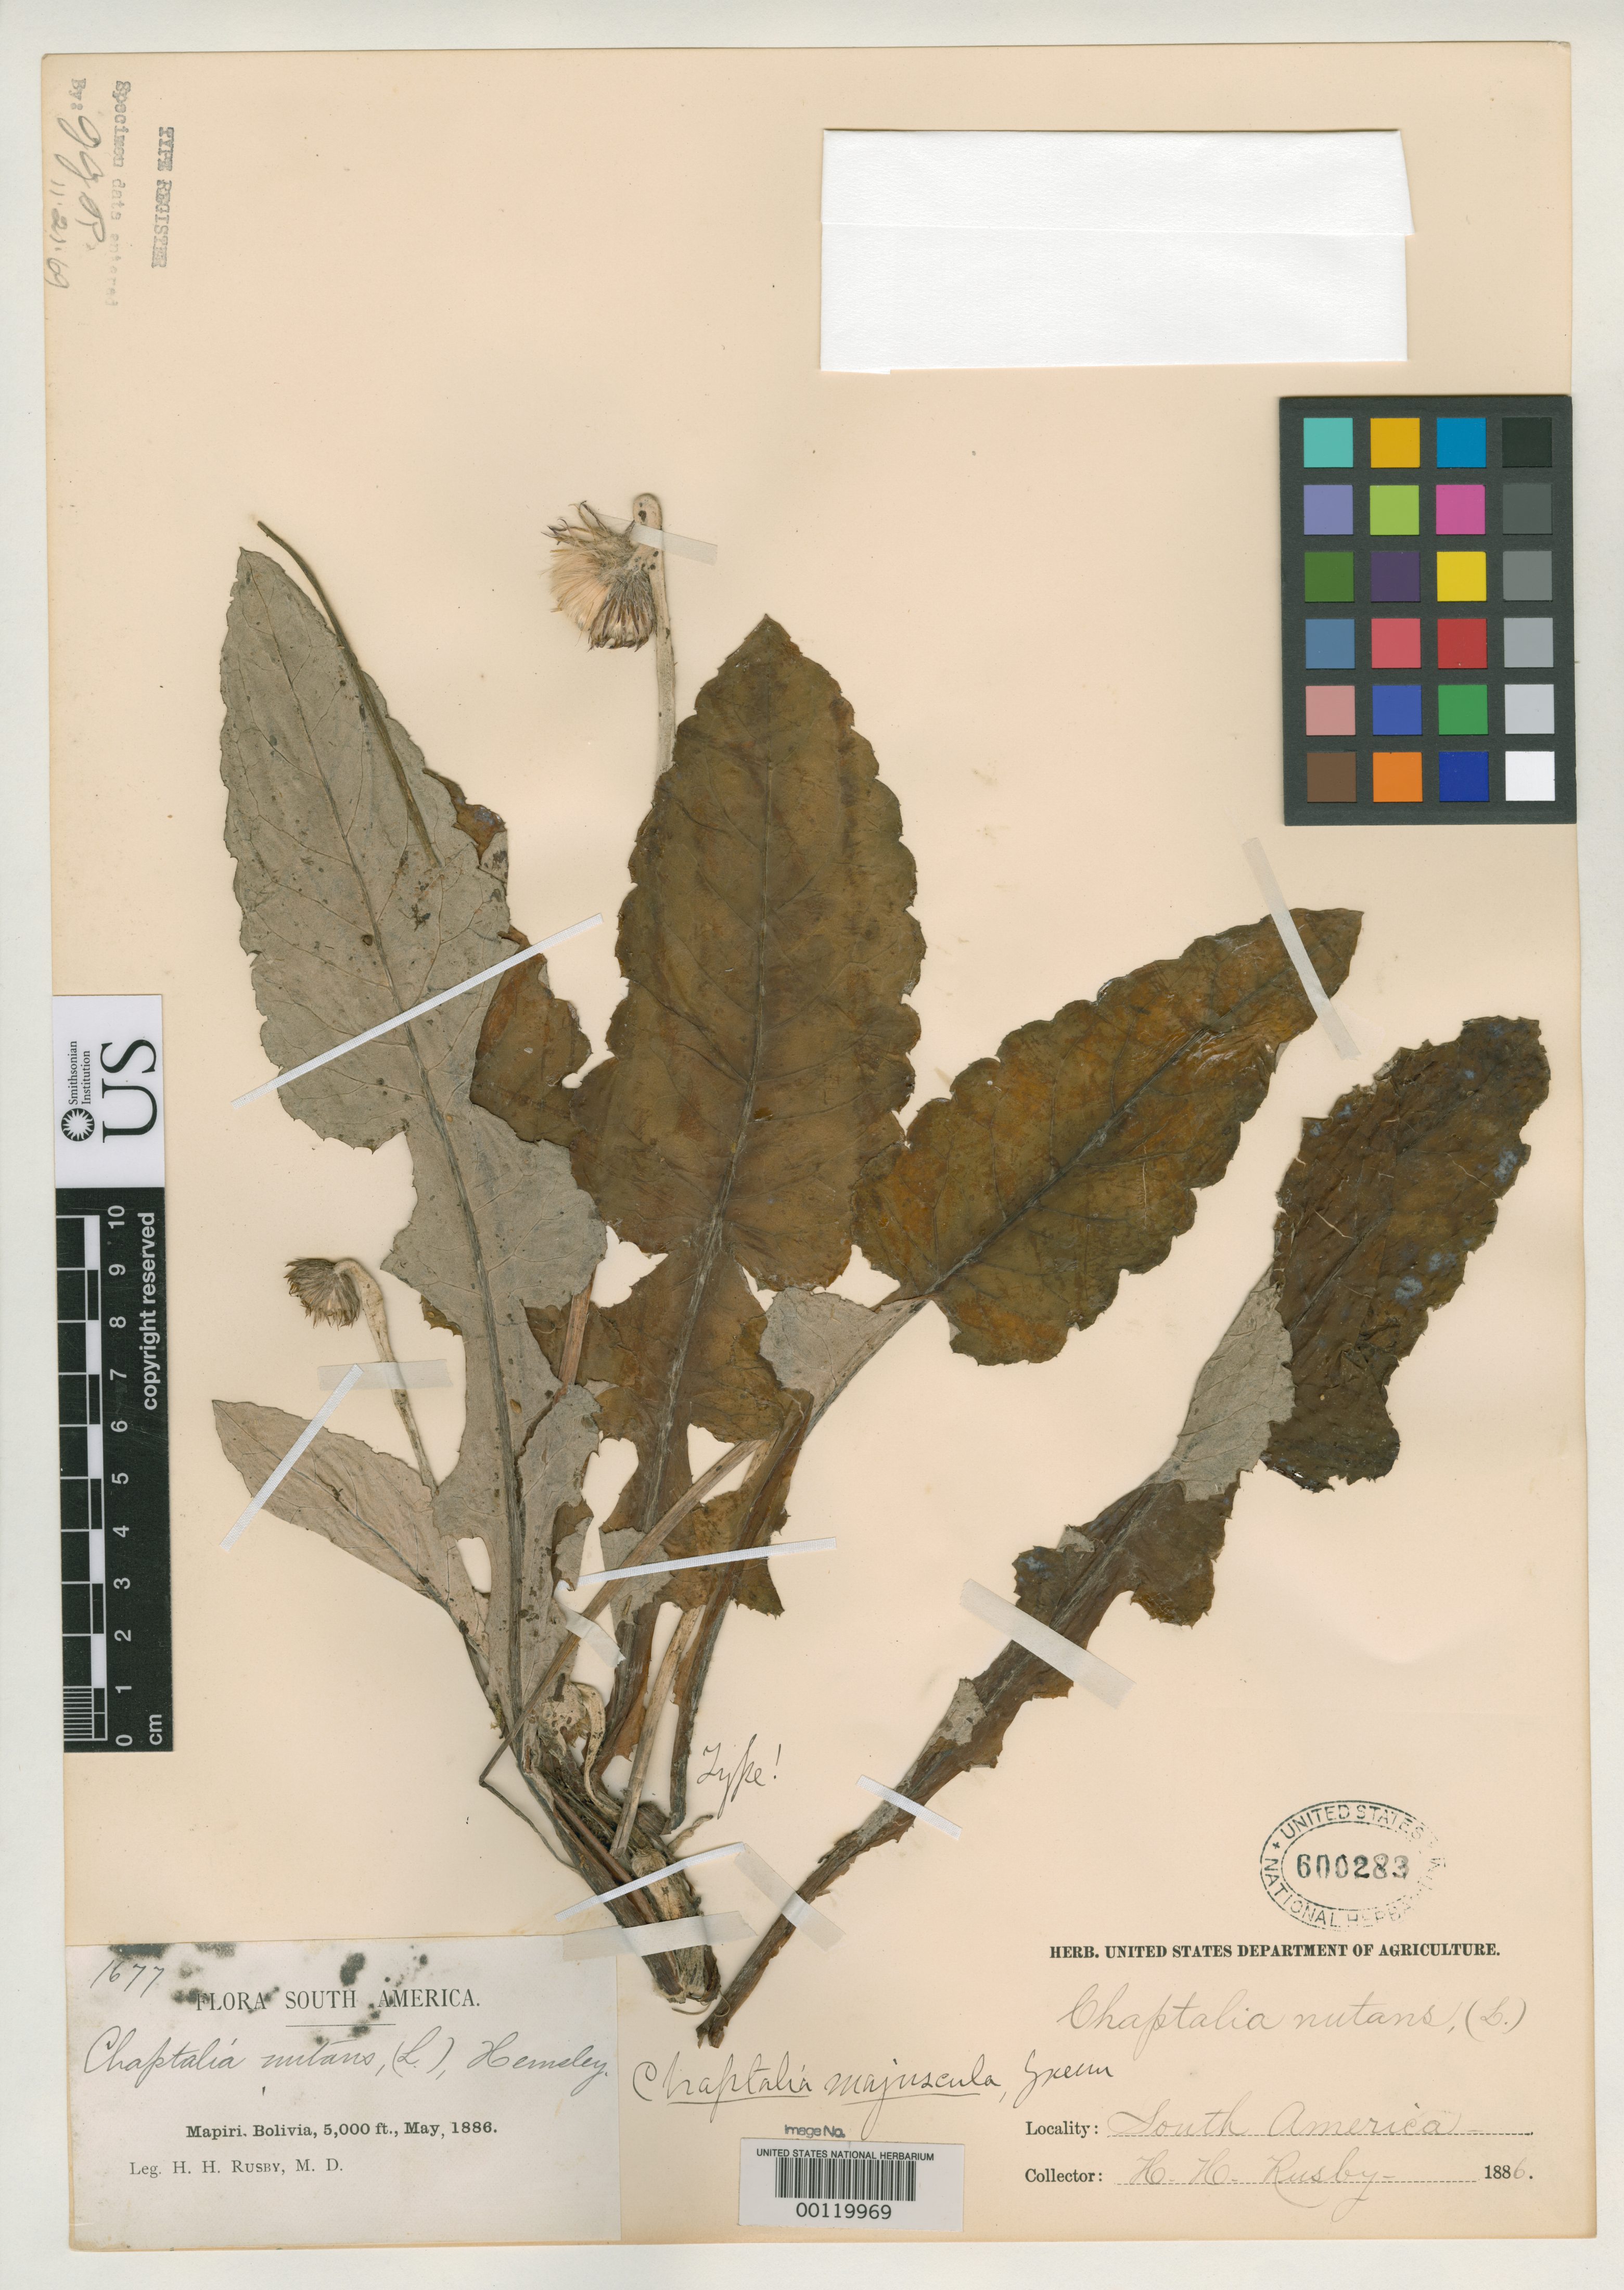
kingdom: Plantae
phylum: Tracheophyta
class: Magnoliopsida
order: Asterales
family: Asteraceae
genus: Chaptalia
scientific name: Chaptalia majuscula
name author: Greene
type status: Syntype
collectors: H. H. Rusby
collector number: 1677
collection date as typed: May 1886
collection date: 1886-05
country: Bolivia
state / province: La Páz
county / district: Larecaja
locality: Mapiri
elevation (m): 1524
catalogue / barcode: US 600283